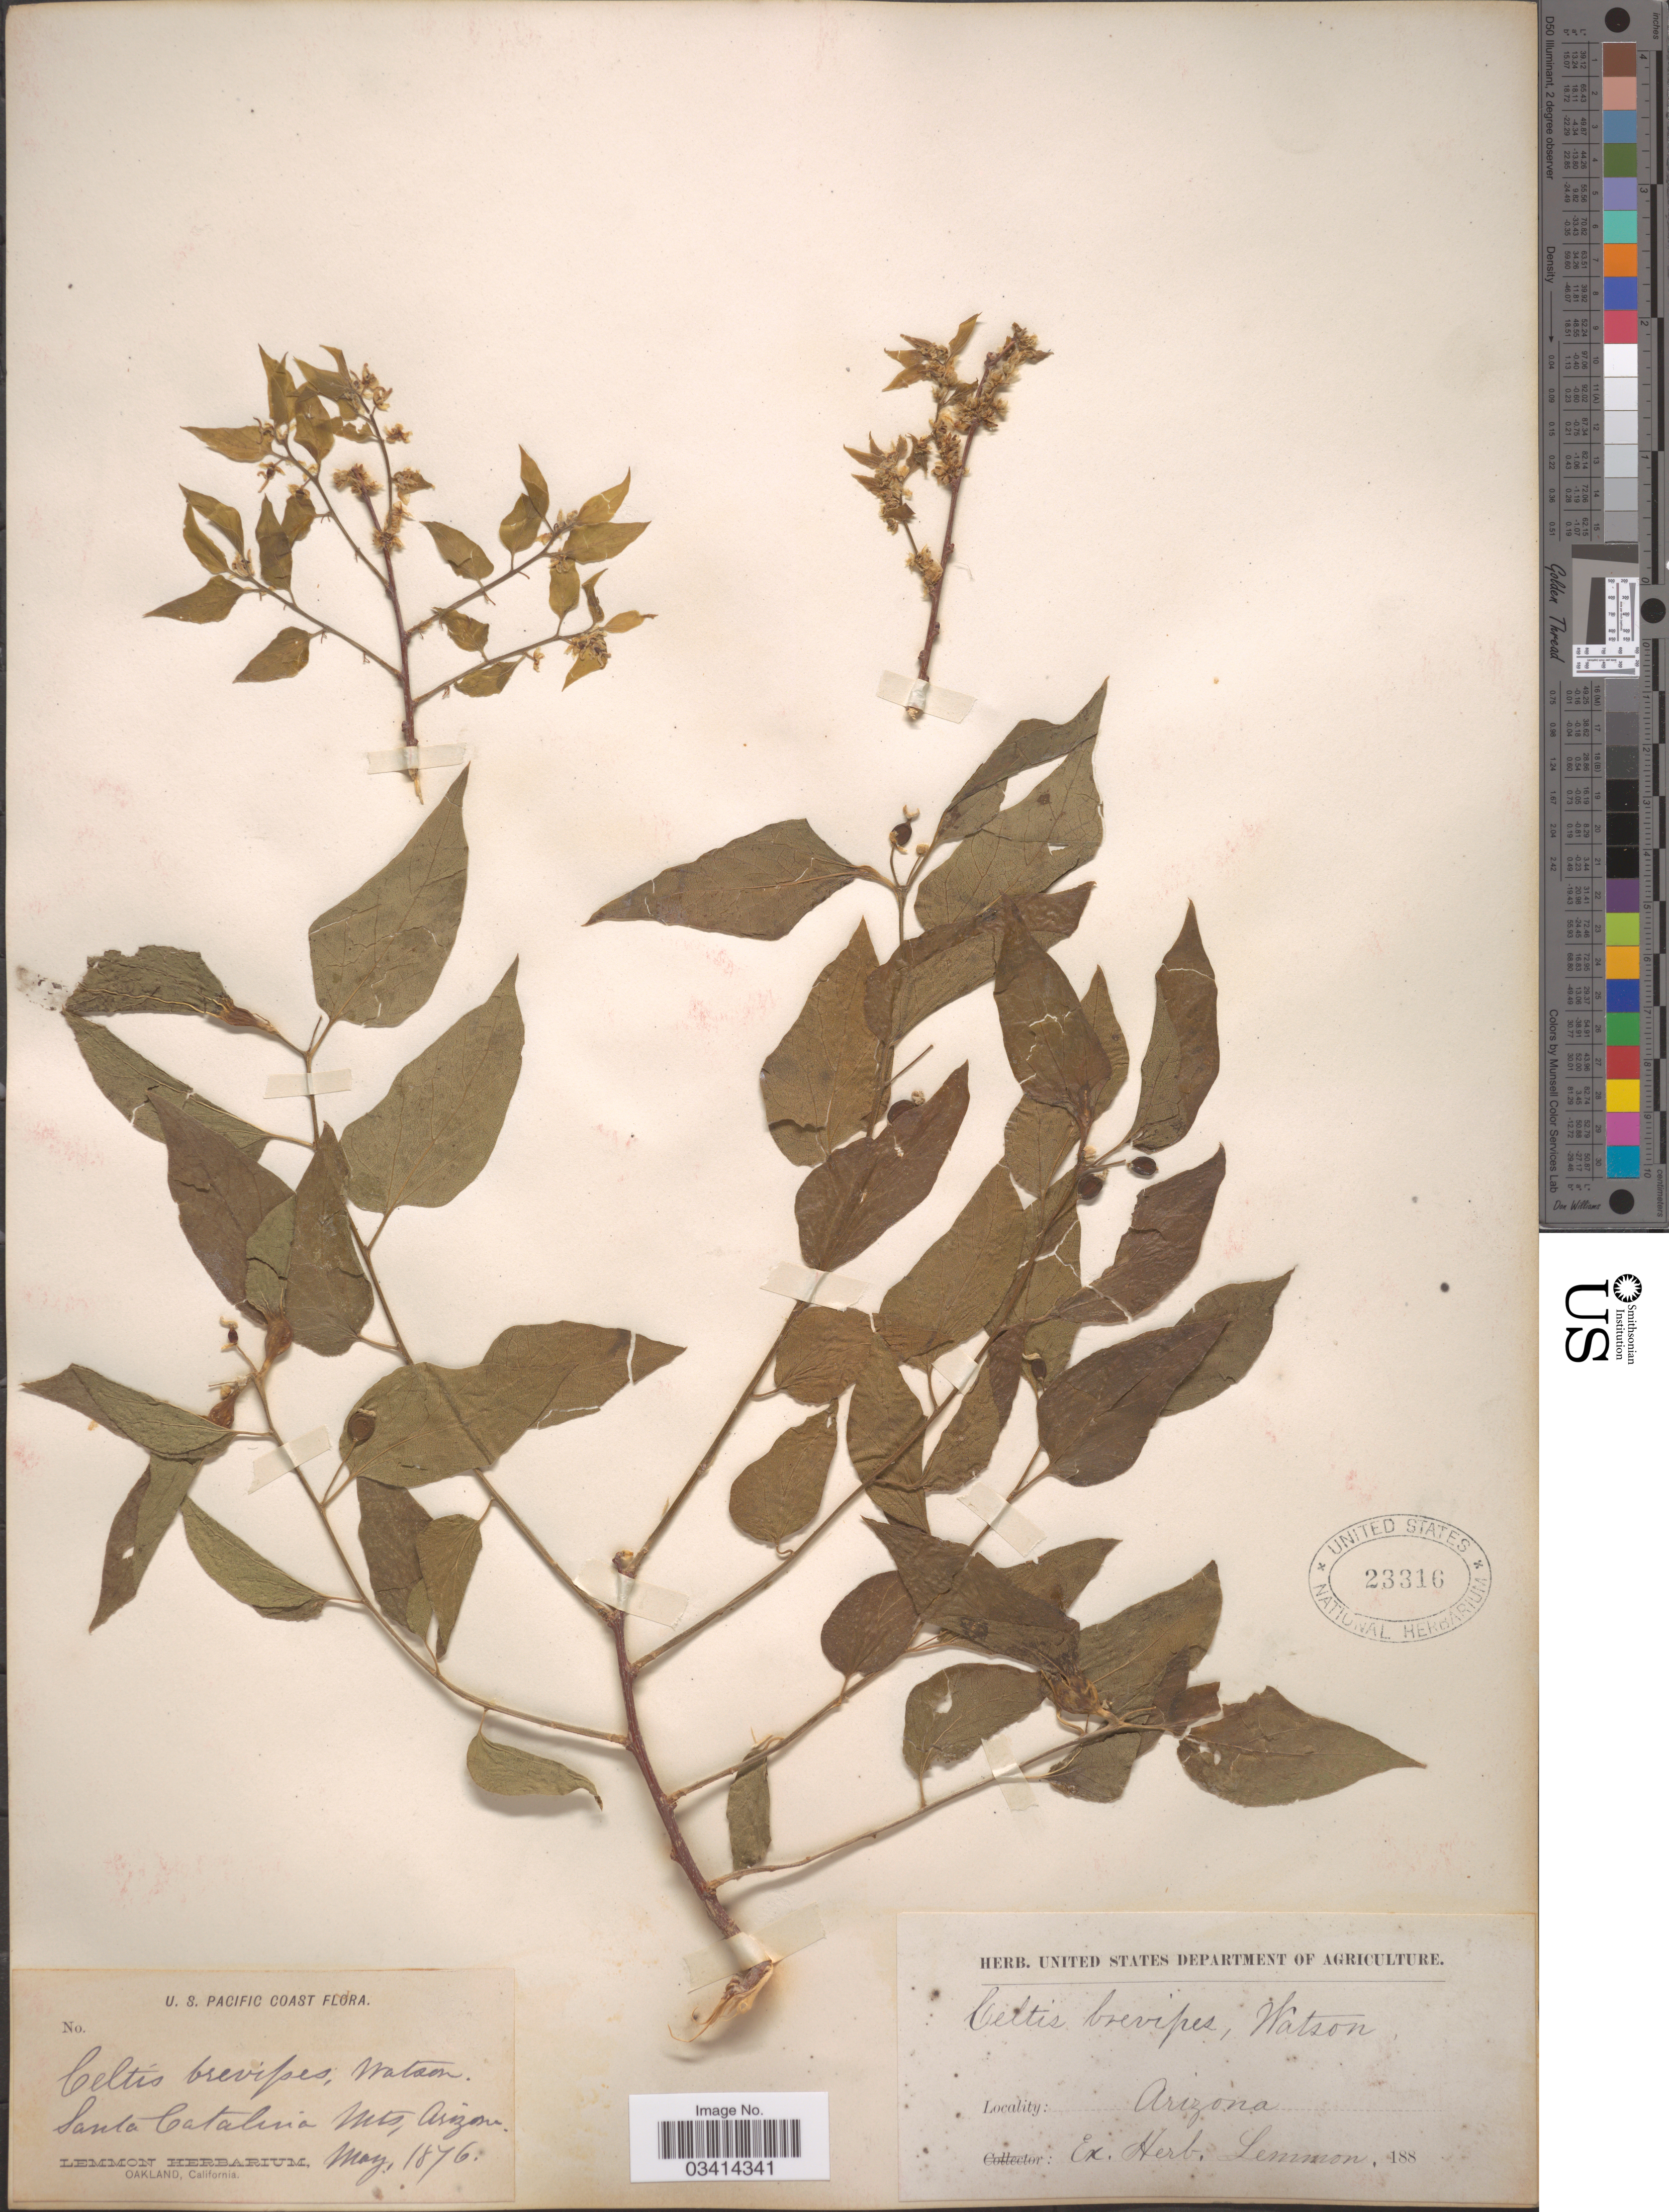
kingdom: Plantae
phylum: Tracheophyta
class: Magnoliopsida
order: Rosales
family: Cannabaceae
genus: Celtis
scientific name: Celtis reticulata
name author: Torr.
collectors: ex herb. Lemmon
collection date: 1876-05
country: United States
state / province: Arizona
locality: U.S. Pacific Coast. Santa Catalina Mts.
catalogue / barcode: US 23316